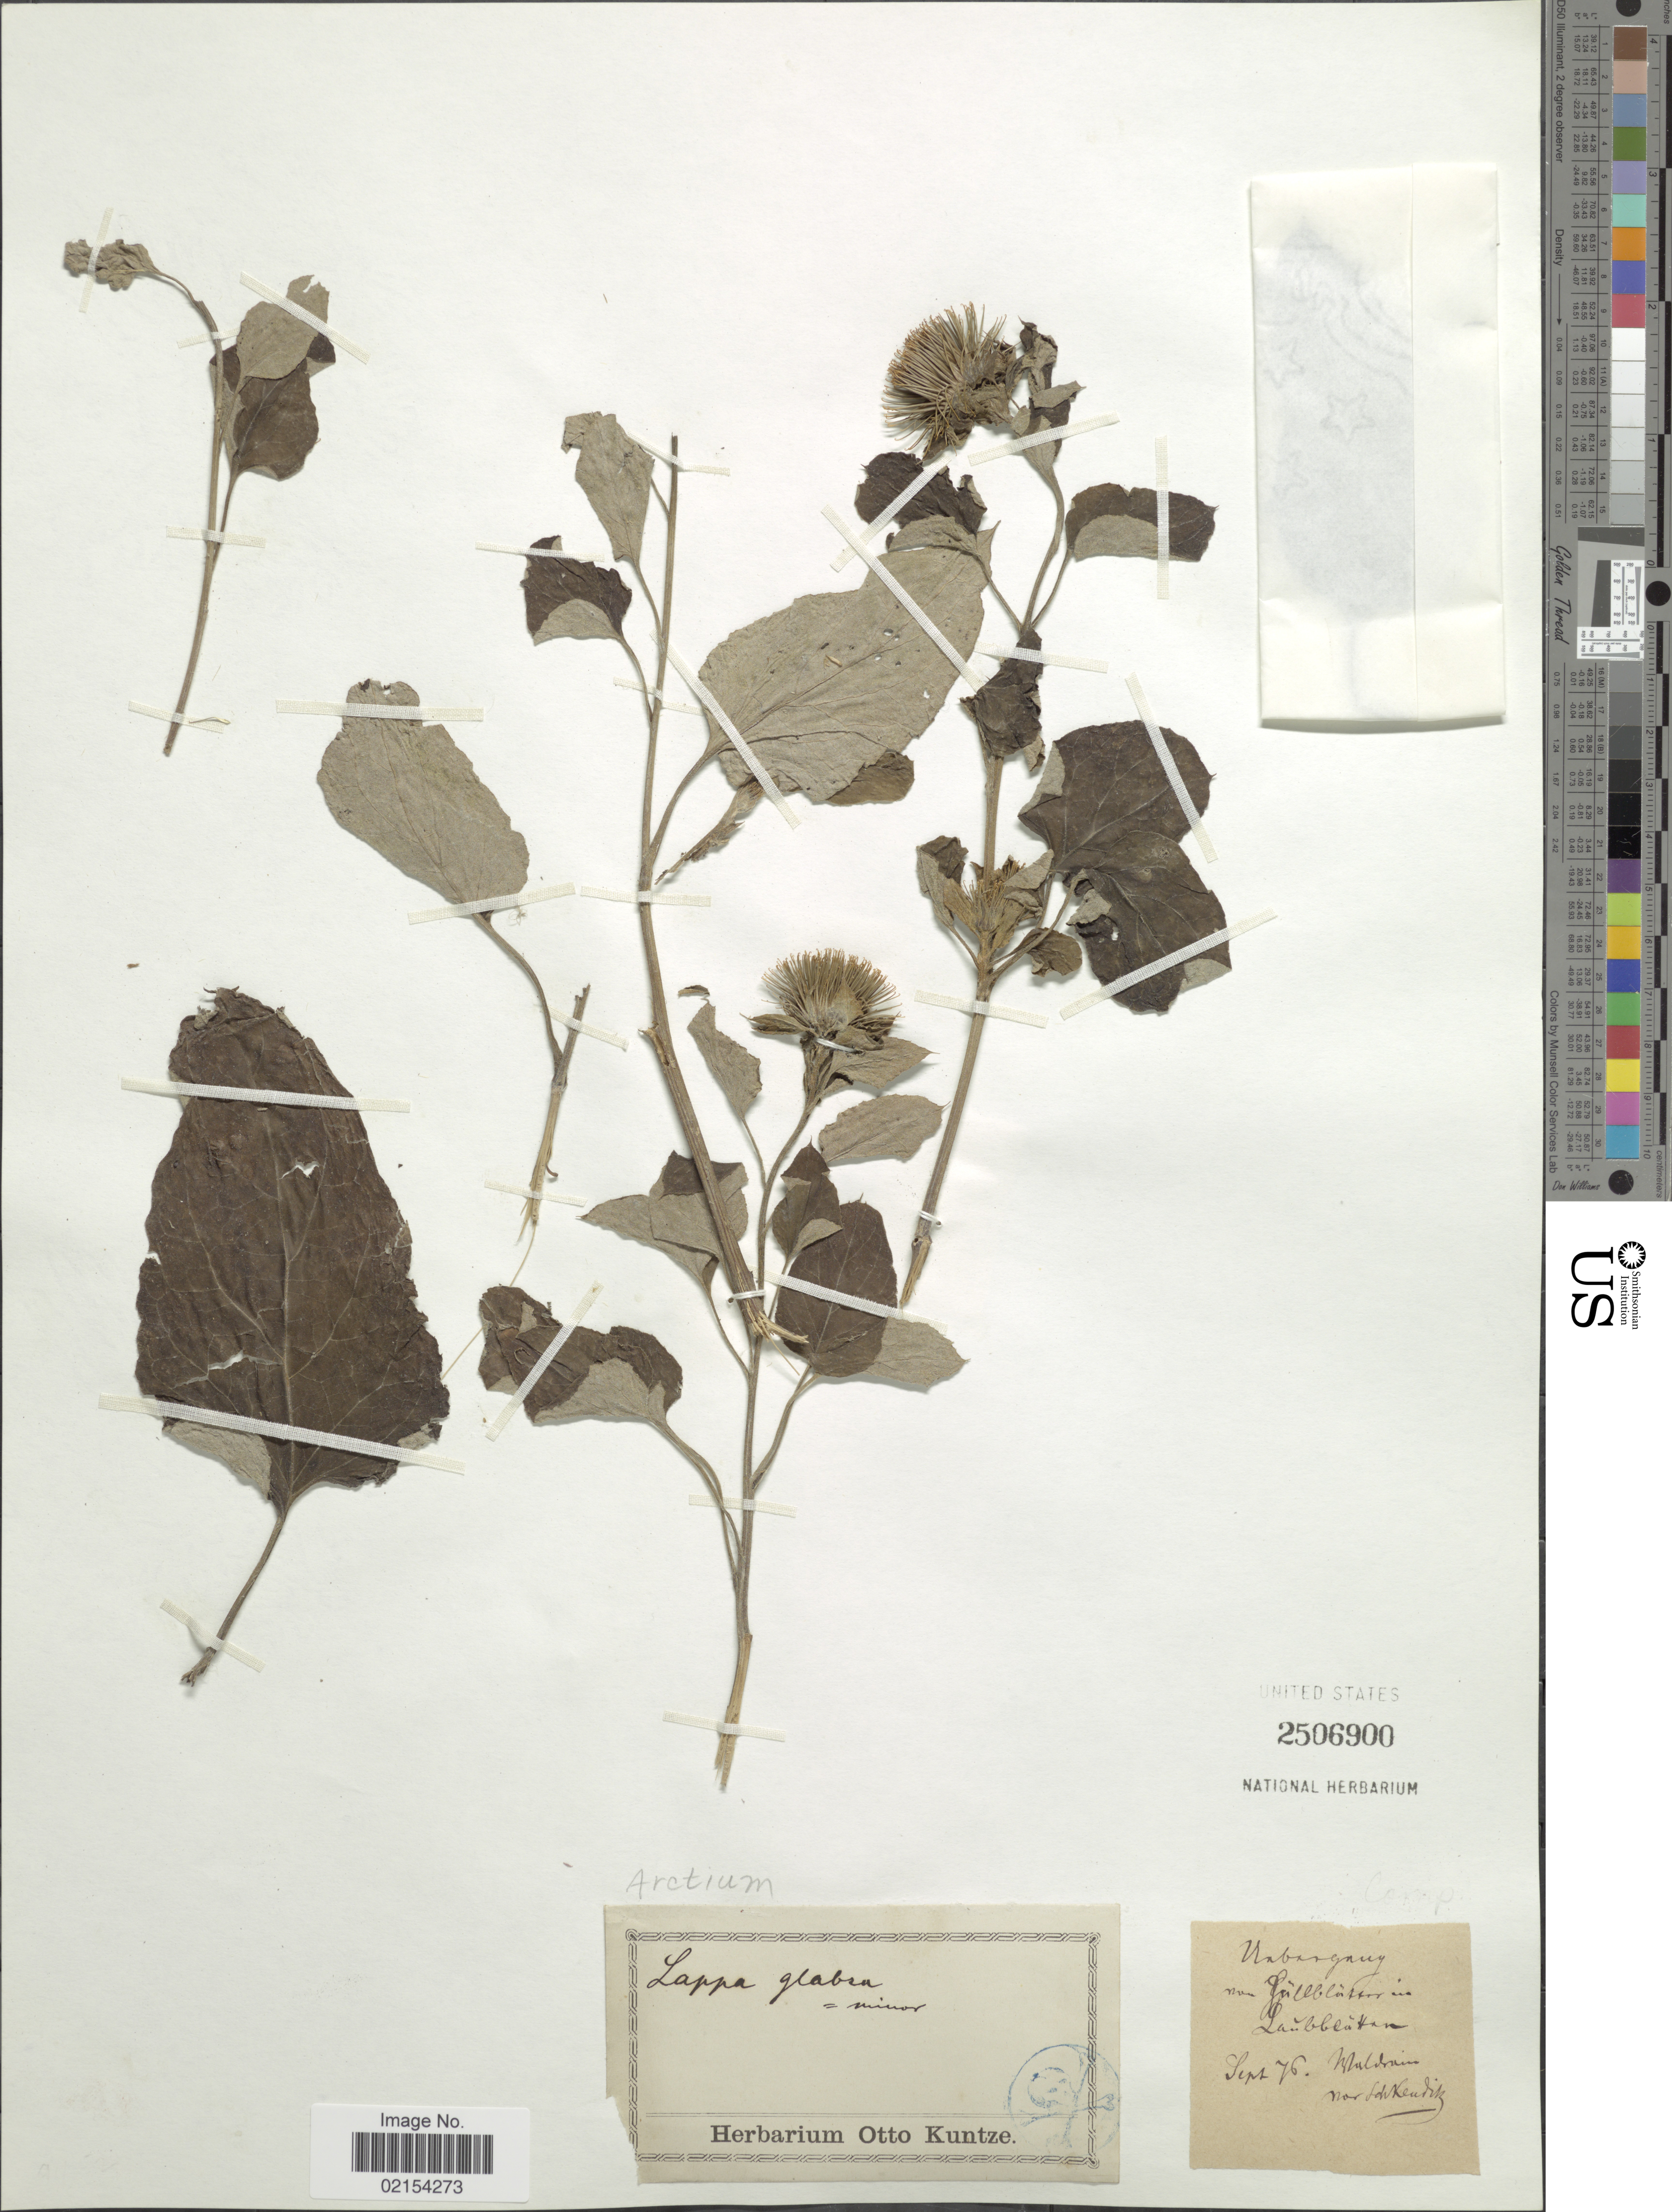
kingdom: Plantae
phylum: Tracheophyta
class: Magnoliopsida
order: Asterales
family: Asteraceae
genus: Arctium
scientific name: Arctium minus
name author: (Hill) Bernh.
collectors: -. Schendnyk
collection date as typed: Transcribed d/m/y: /9/76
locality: Aubarguay, Maldrain [interpreted]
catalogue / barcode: US 2506900